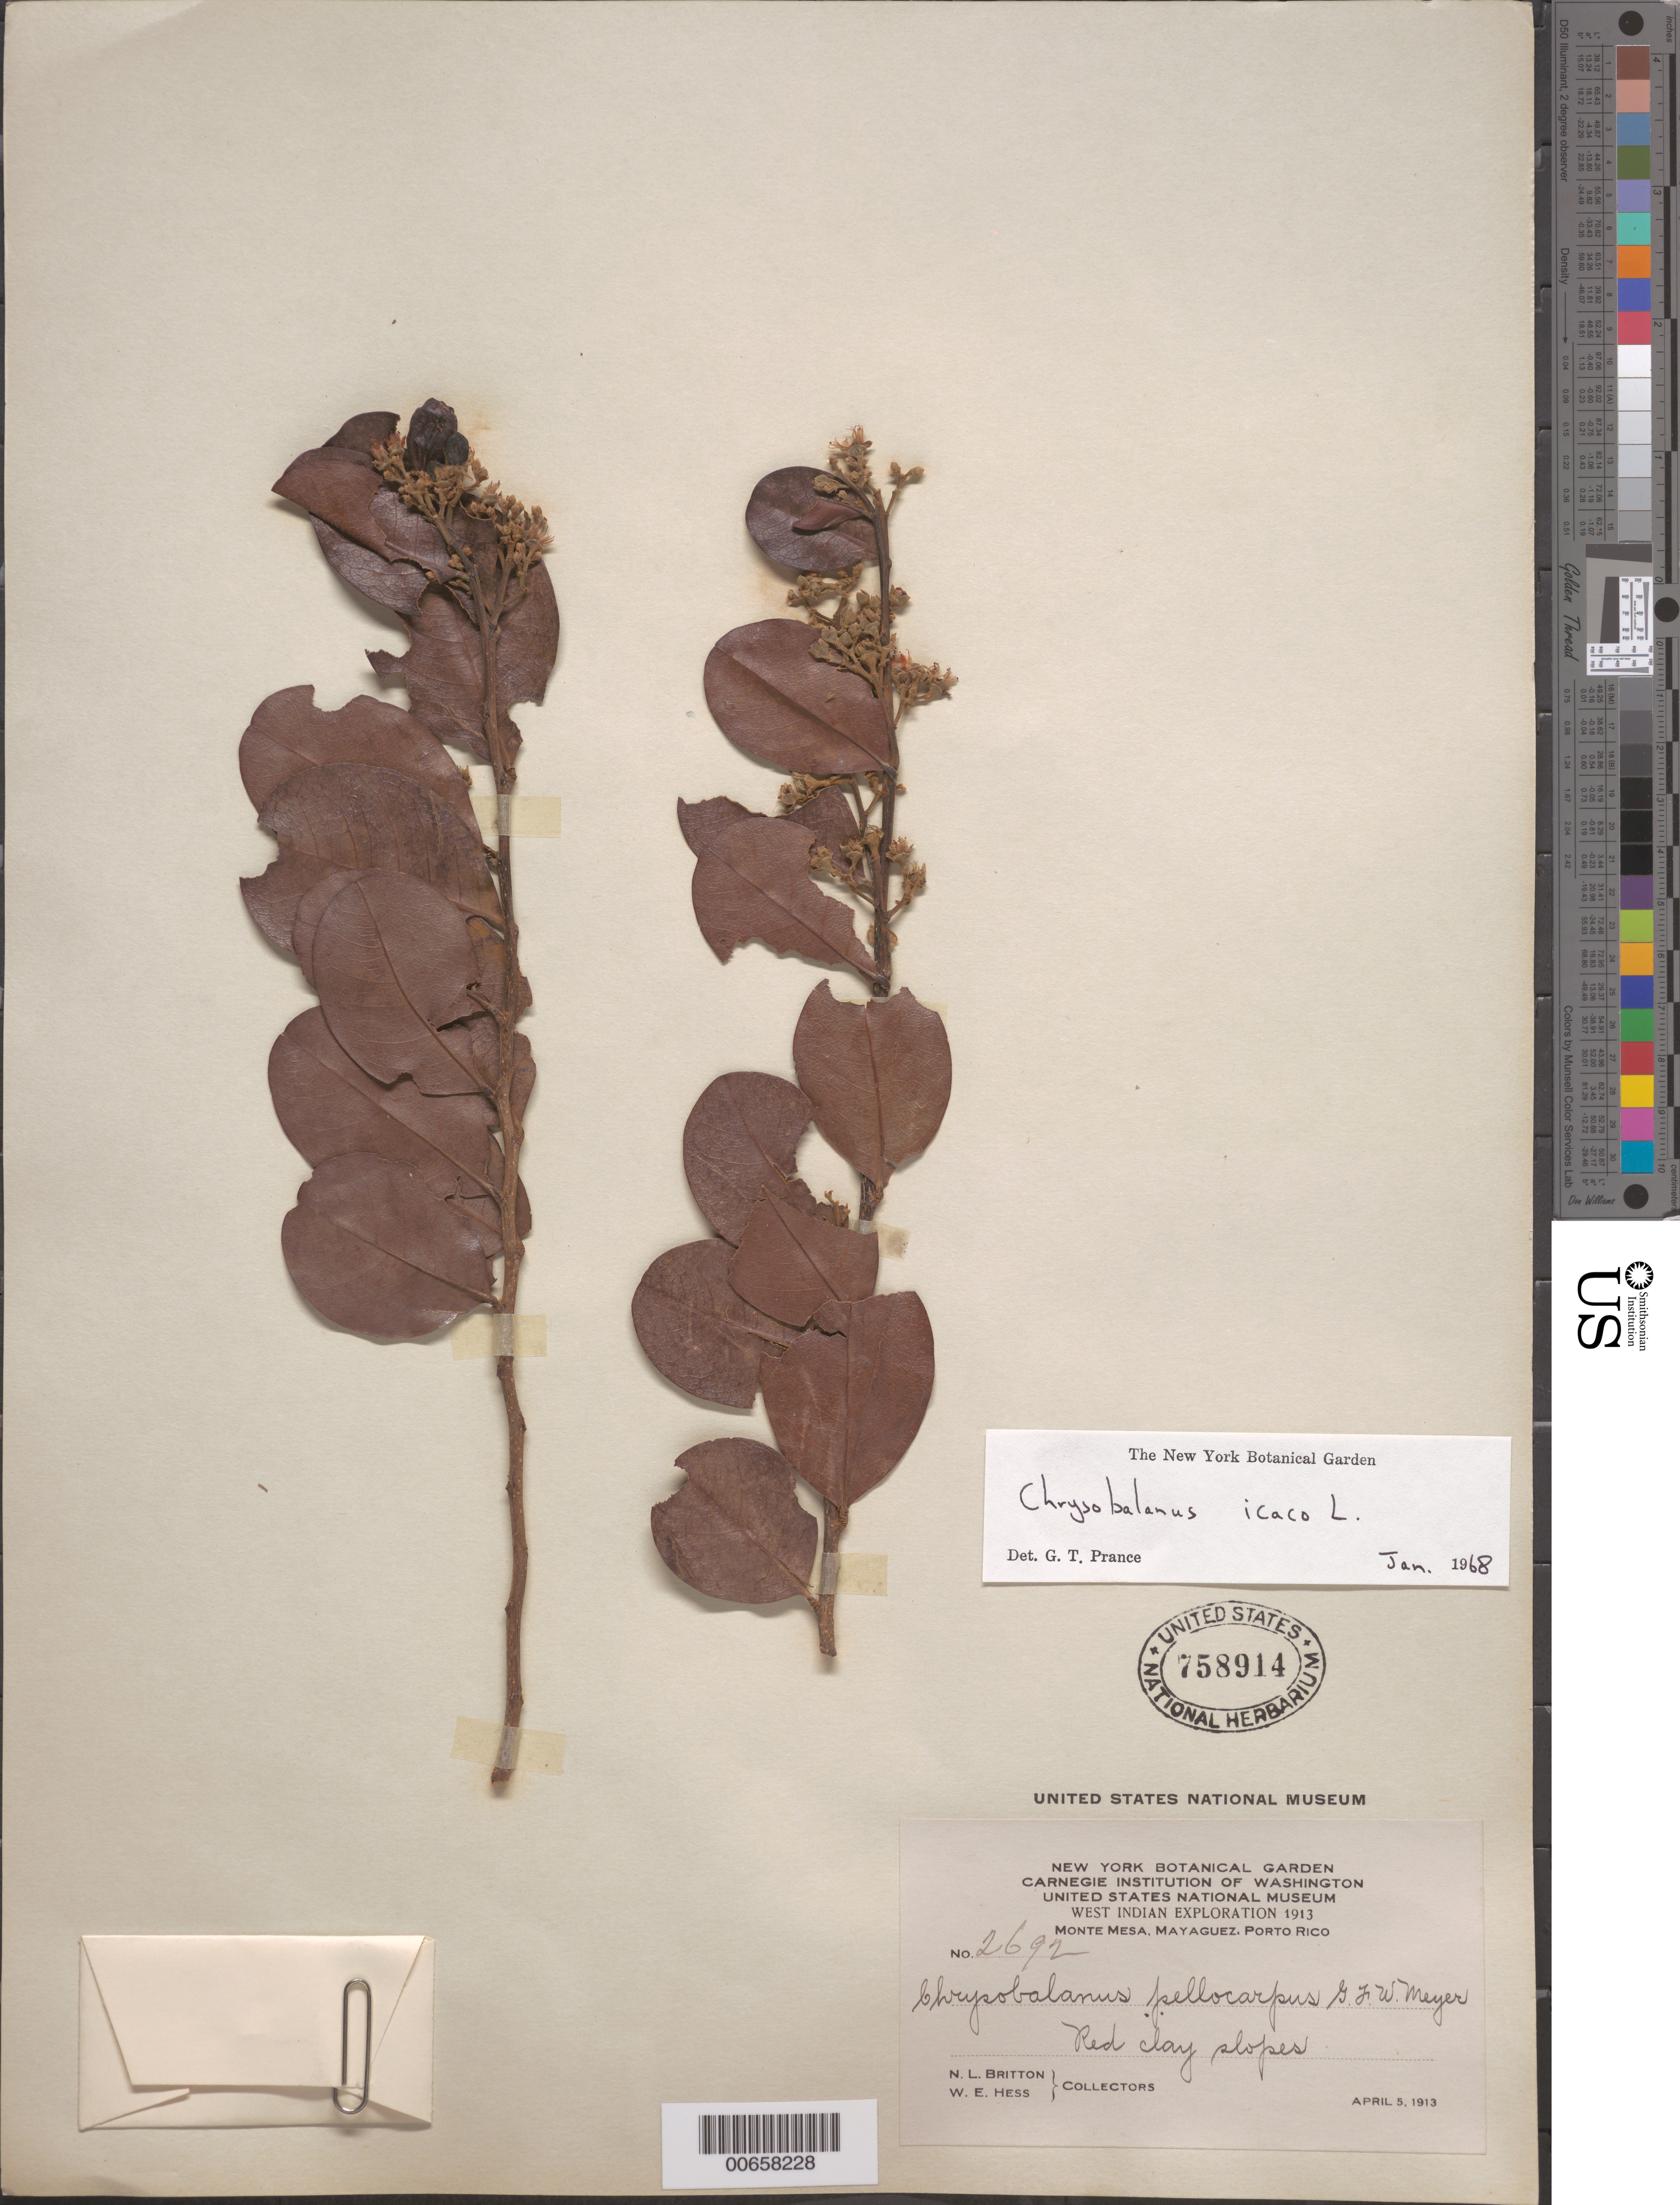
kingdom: Plantae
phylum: Tracheophyta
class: Magnoliopsida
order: Malpighiales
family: Chrysobalanaceae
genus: Chrysobalanus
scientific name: Chrysobalanus icaco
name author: L.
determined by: Prance, G. T.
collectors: N. Britton & W. Hess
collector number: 2692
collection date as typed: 05 Apr 1913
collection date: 1913-04-05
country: Puerto Rico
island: Greater Antilles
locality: Mayaguez, Monte Mesa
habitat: Red clay slopes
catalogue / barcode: US 758914